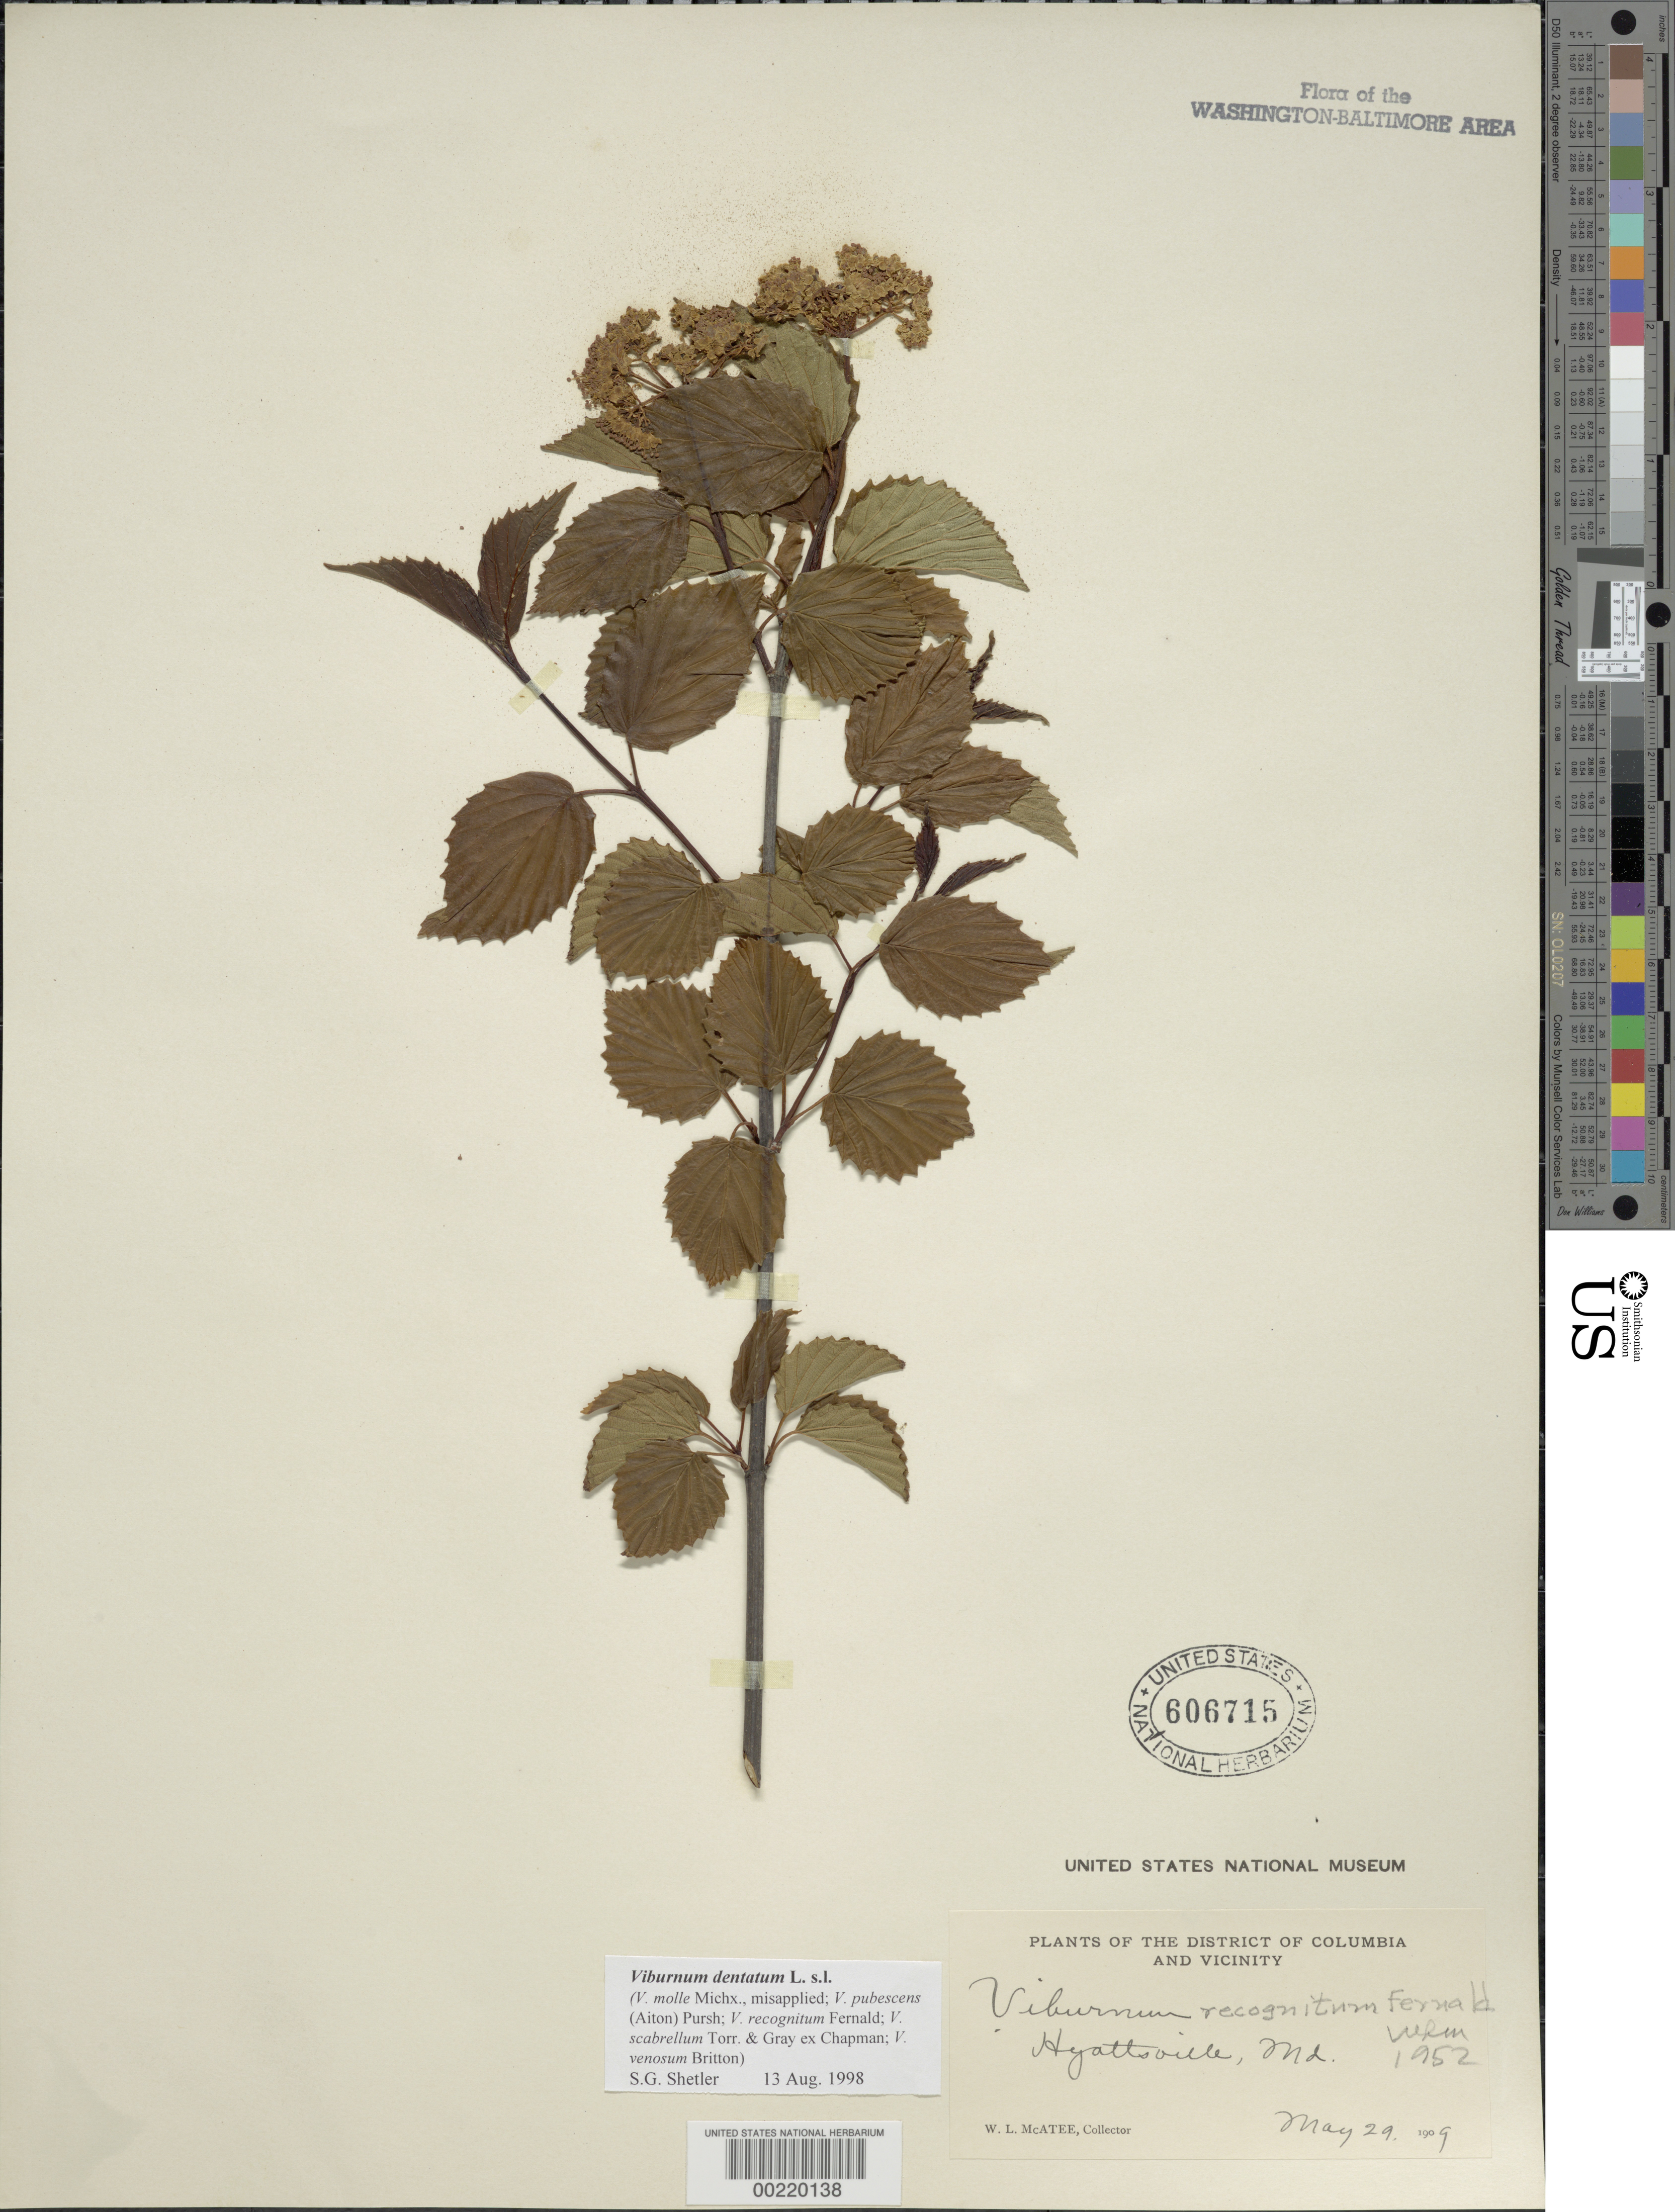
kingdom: Plantae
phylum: Tracheophyta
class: Magnoliopsida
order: Dipsacales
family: Viburnaceae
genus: Viburnum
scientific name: Viburnum dentatum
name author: L.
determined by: McAtee, W. L.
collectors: W. McAtee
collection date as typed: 29 May 1909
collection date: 1909-05-29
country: United States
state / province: Maryland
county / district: Prince George's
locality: Hyattsville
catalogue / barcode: US 606715